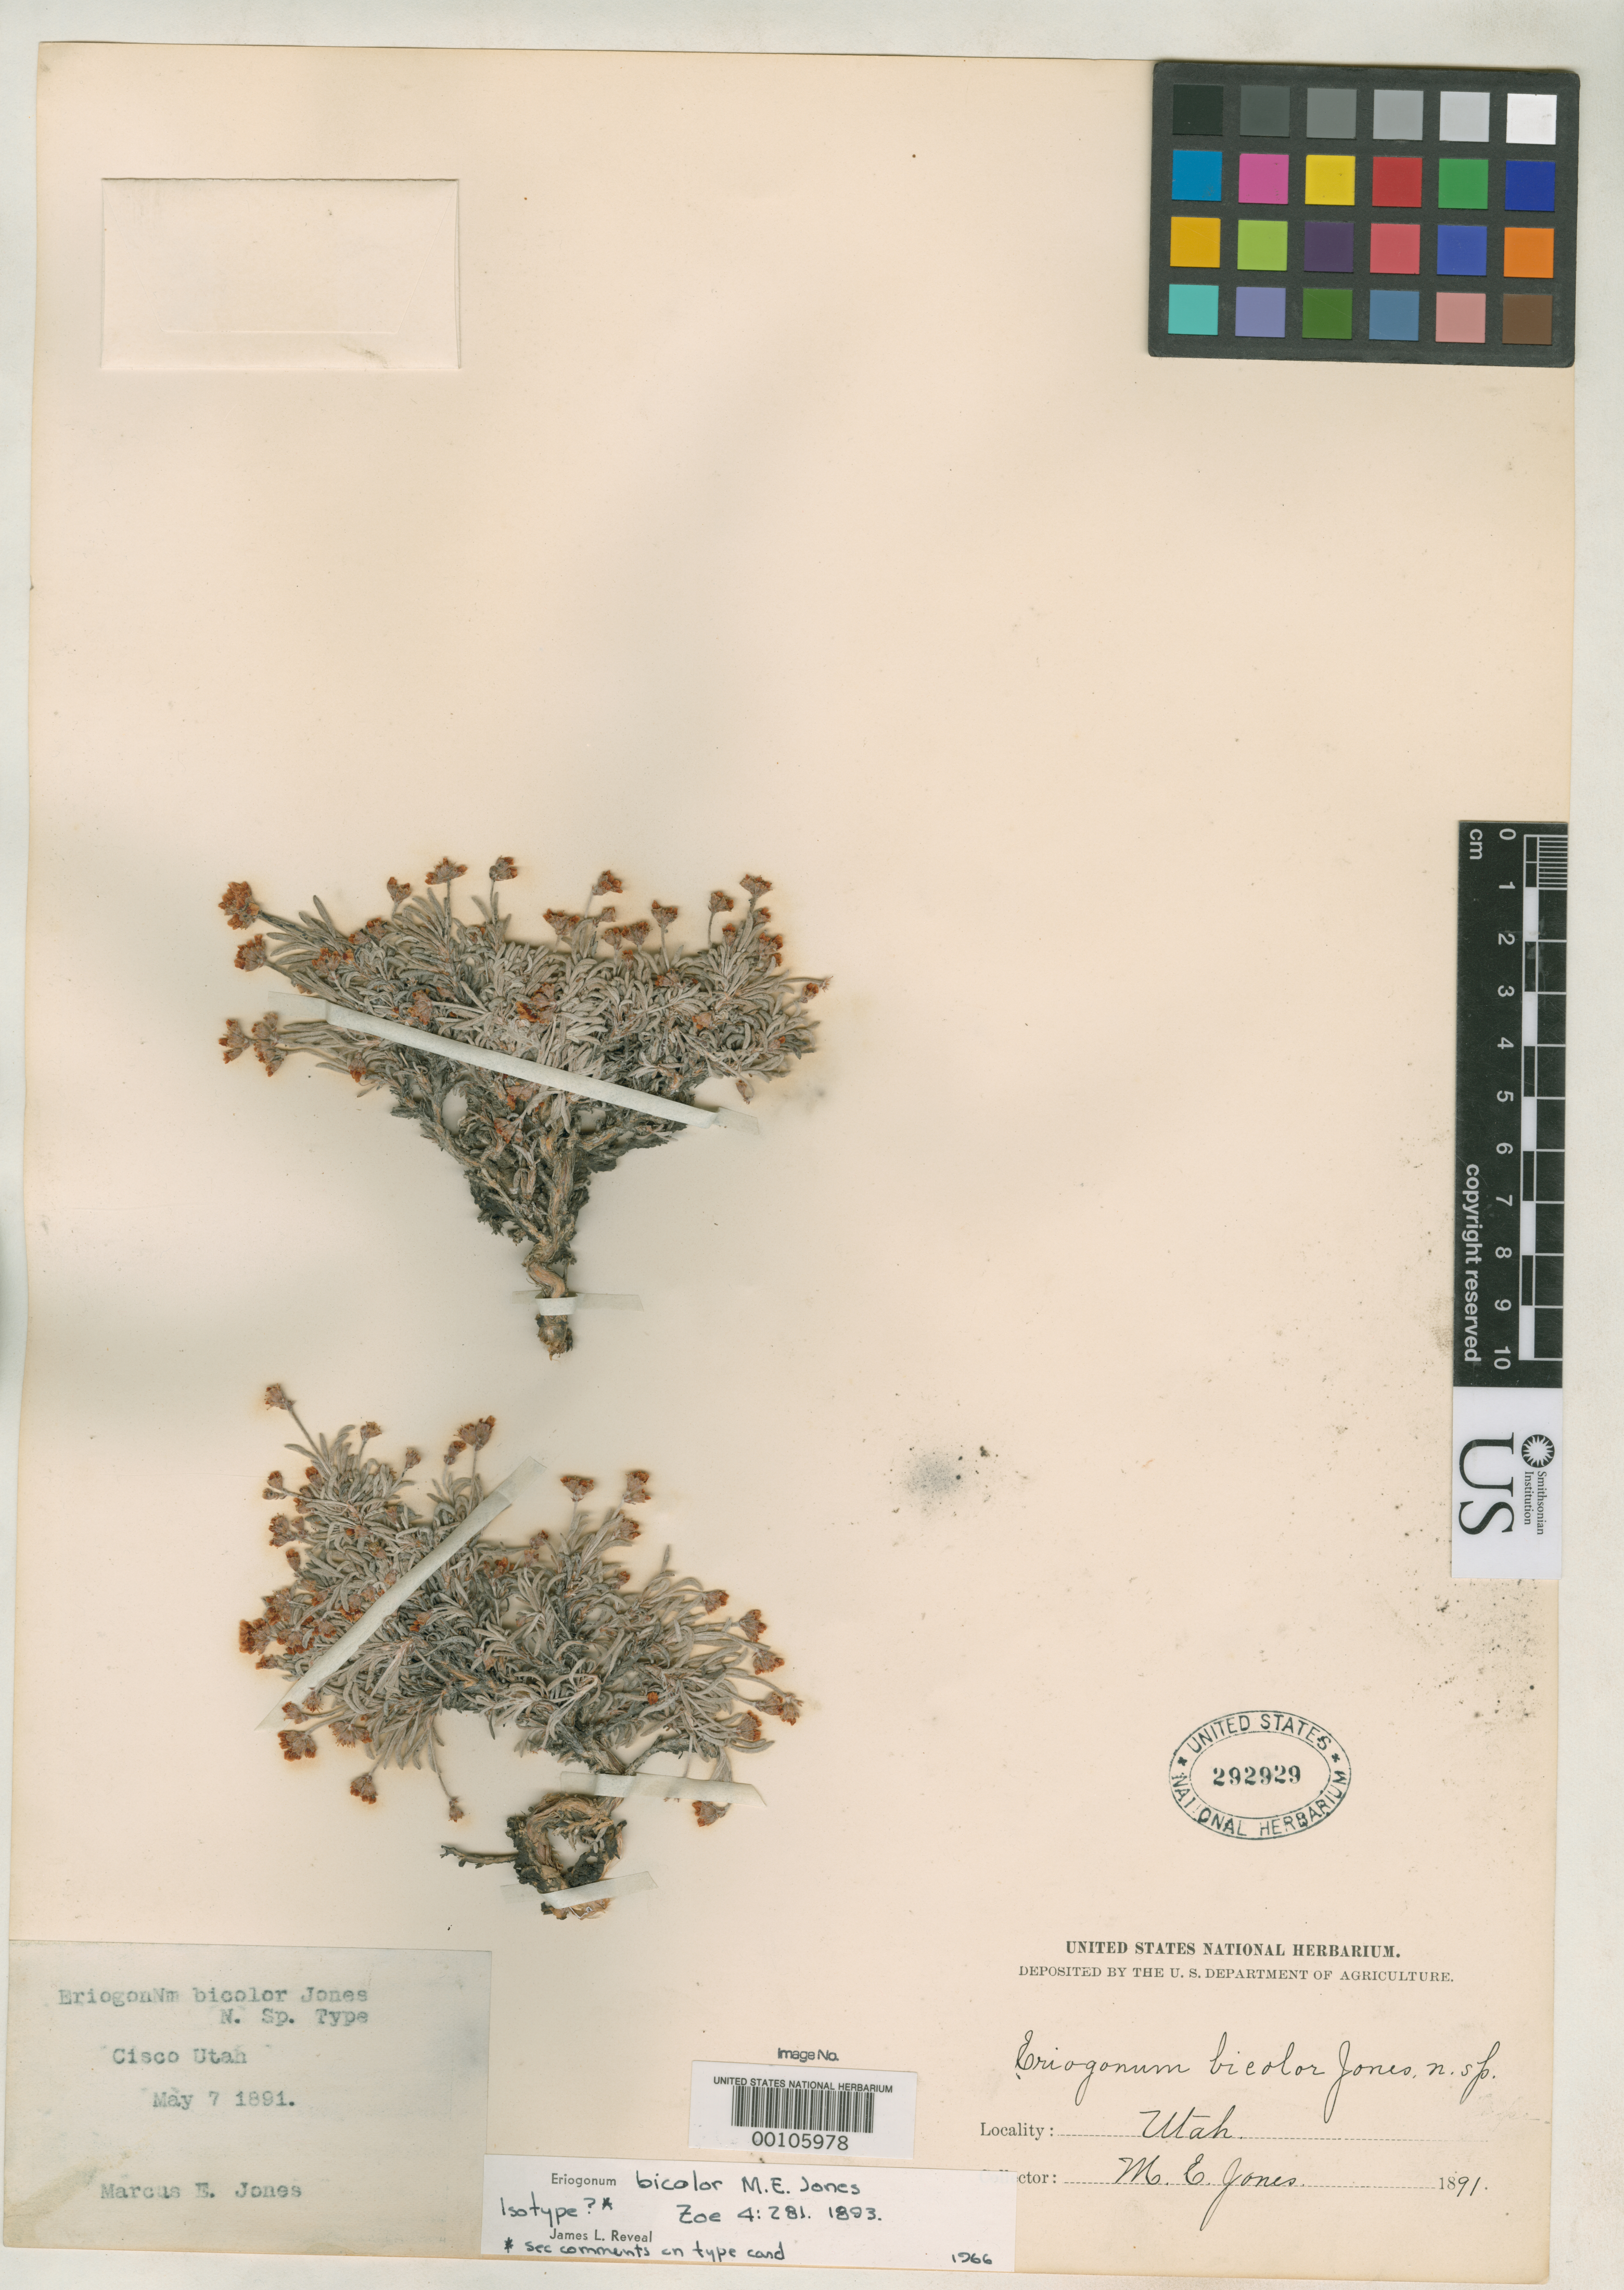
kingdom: Plantae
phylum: Tracheophyta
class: Magnoliopsida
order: Caryophyllales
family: Polygonaceae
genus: Eriogonum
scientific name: Eriogonum bicolor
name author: M.E. Jones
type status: Isotype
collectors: M. E. Jones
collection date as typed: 07 May 1891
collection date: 1891-05-07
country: United States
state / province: Utah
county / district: Grand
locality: Cisoco.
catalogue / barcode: US 292929